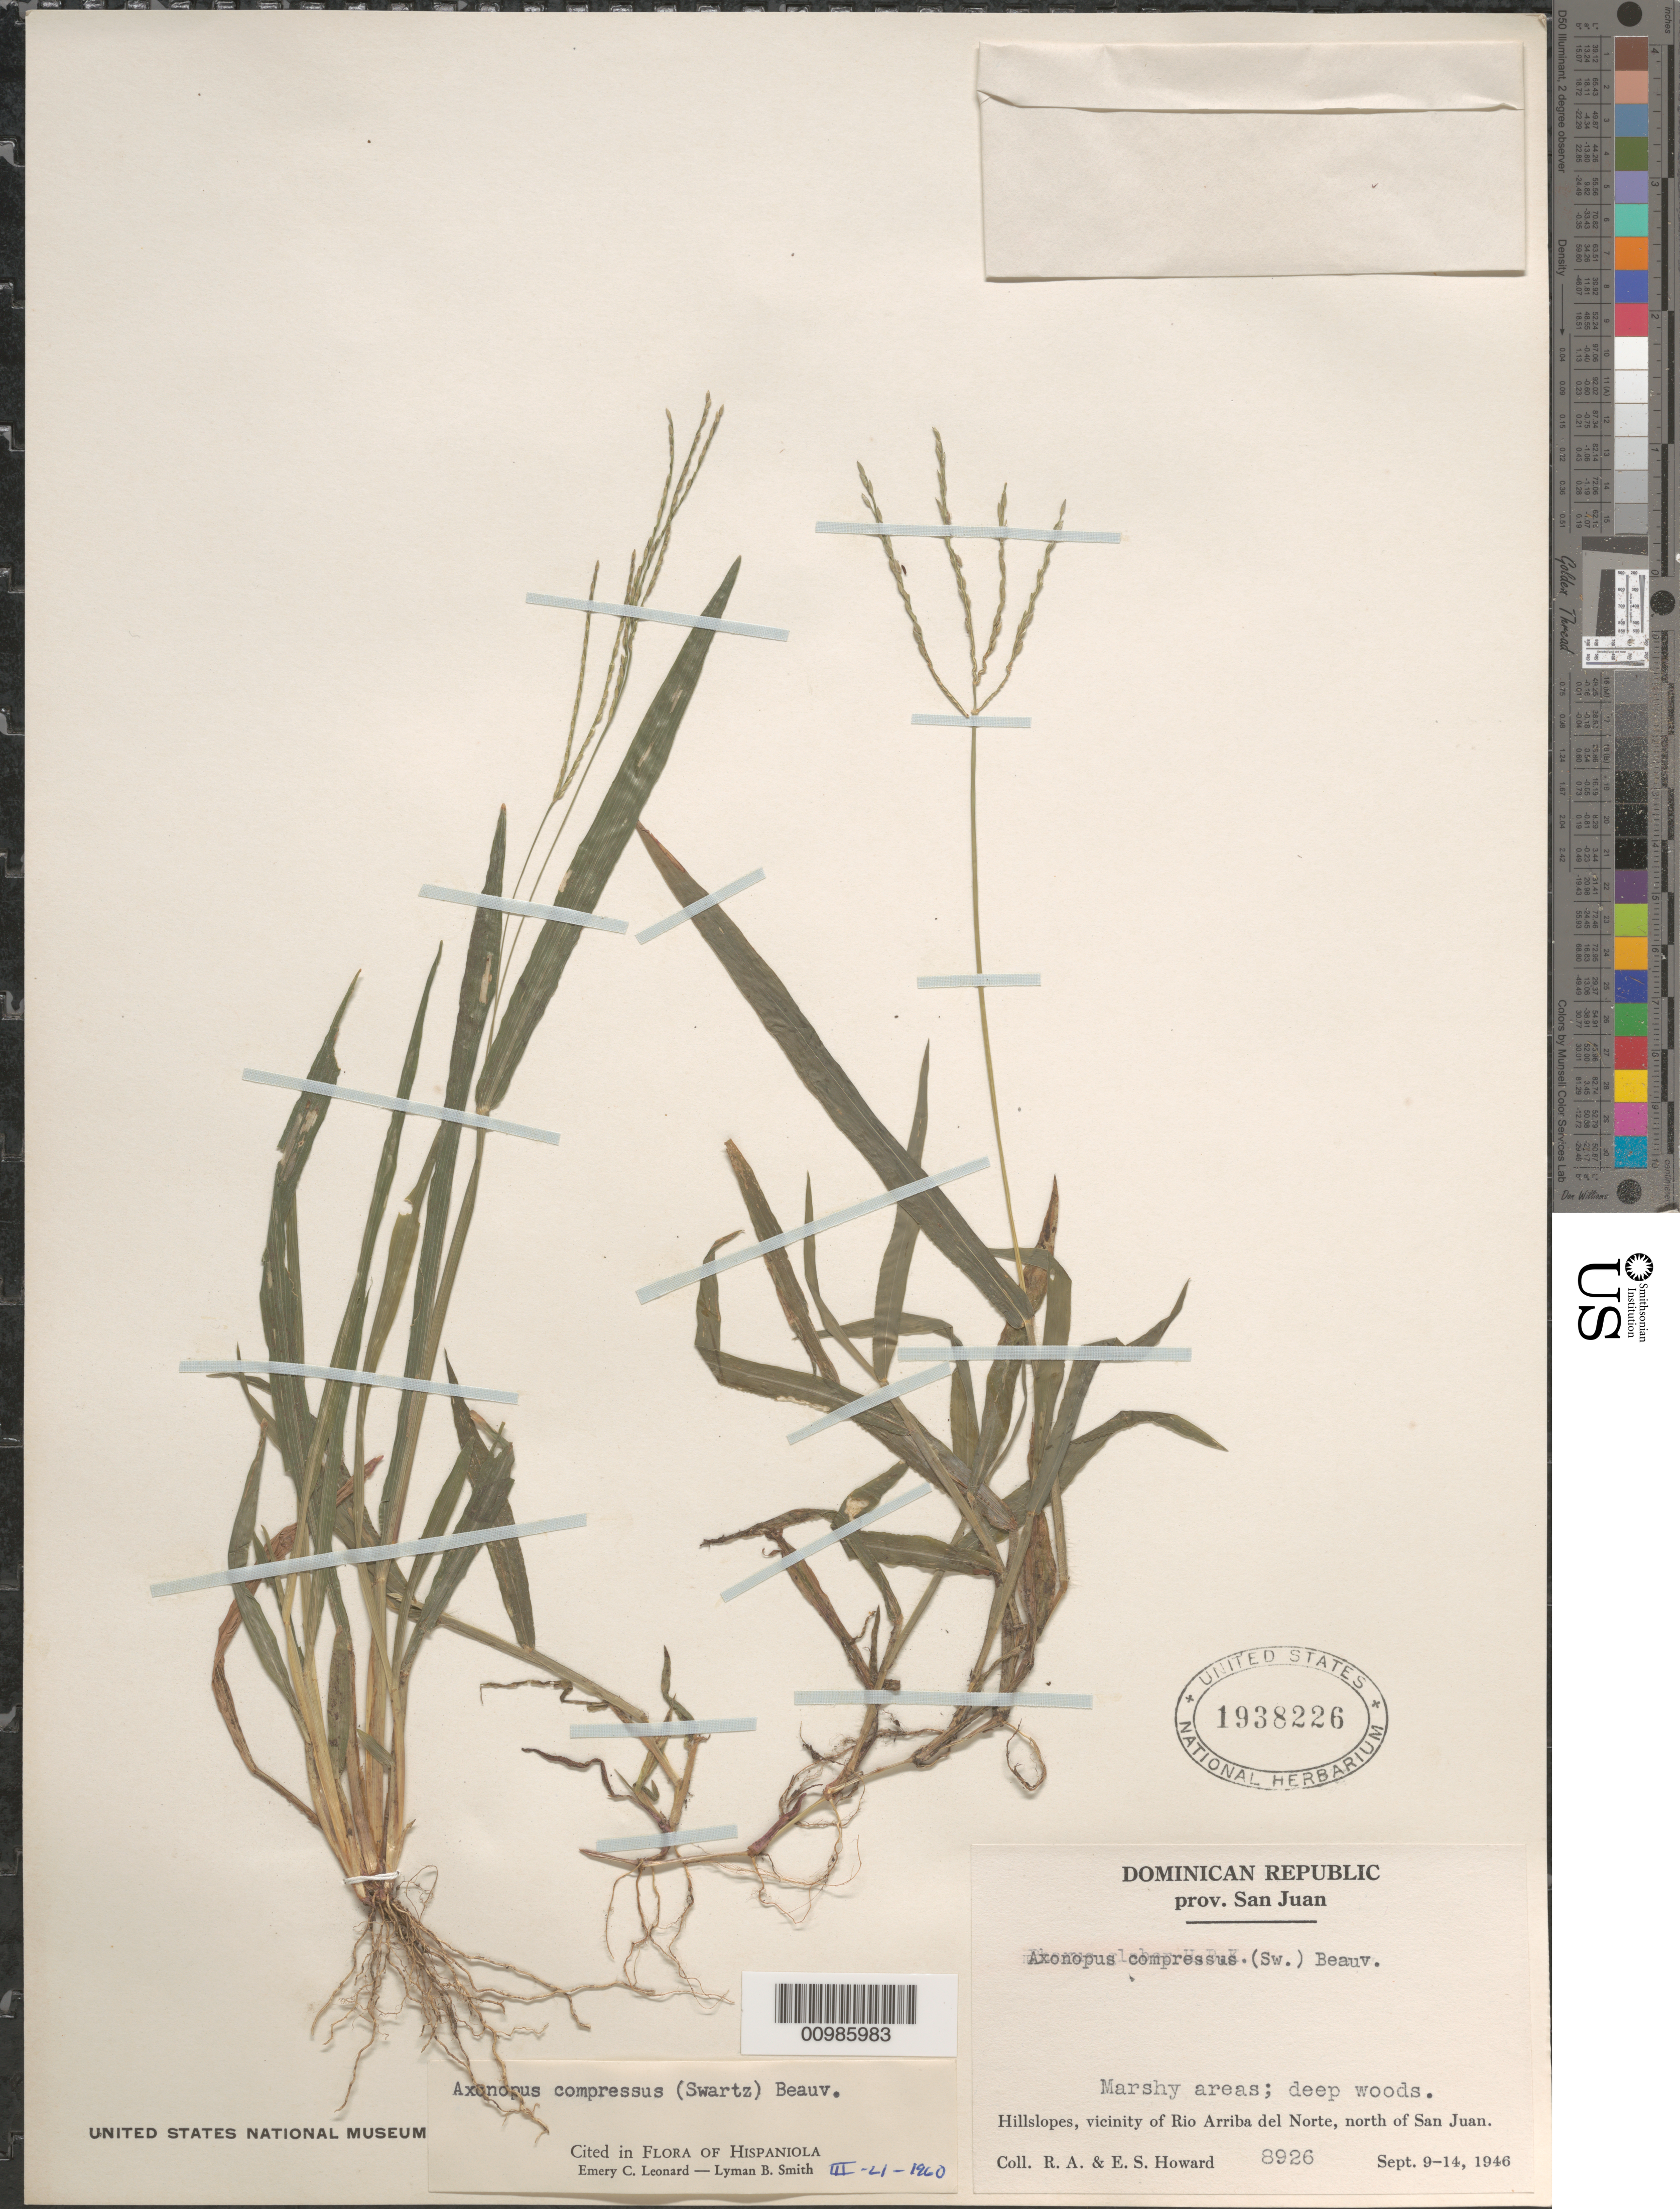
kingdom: Plantae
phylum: Tracheophyta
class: Liliopsida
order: Poales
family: Poaceae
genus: Axonopus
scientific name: Axonopus compressus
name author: (Sw.) P. Beauv.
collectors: R. A. Howard & E. S. Howard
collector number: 8926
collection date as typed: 09 Sep 1946 to14 Sep 1946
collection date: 1946-09-09/1946-09-14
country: Dominican Republic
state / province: San Juan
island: Hispaniola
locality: near Rio Arriba del Norte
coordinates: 0 N, 0 E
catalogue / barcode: US 1938226